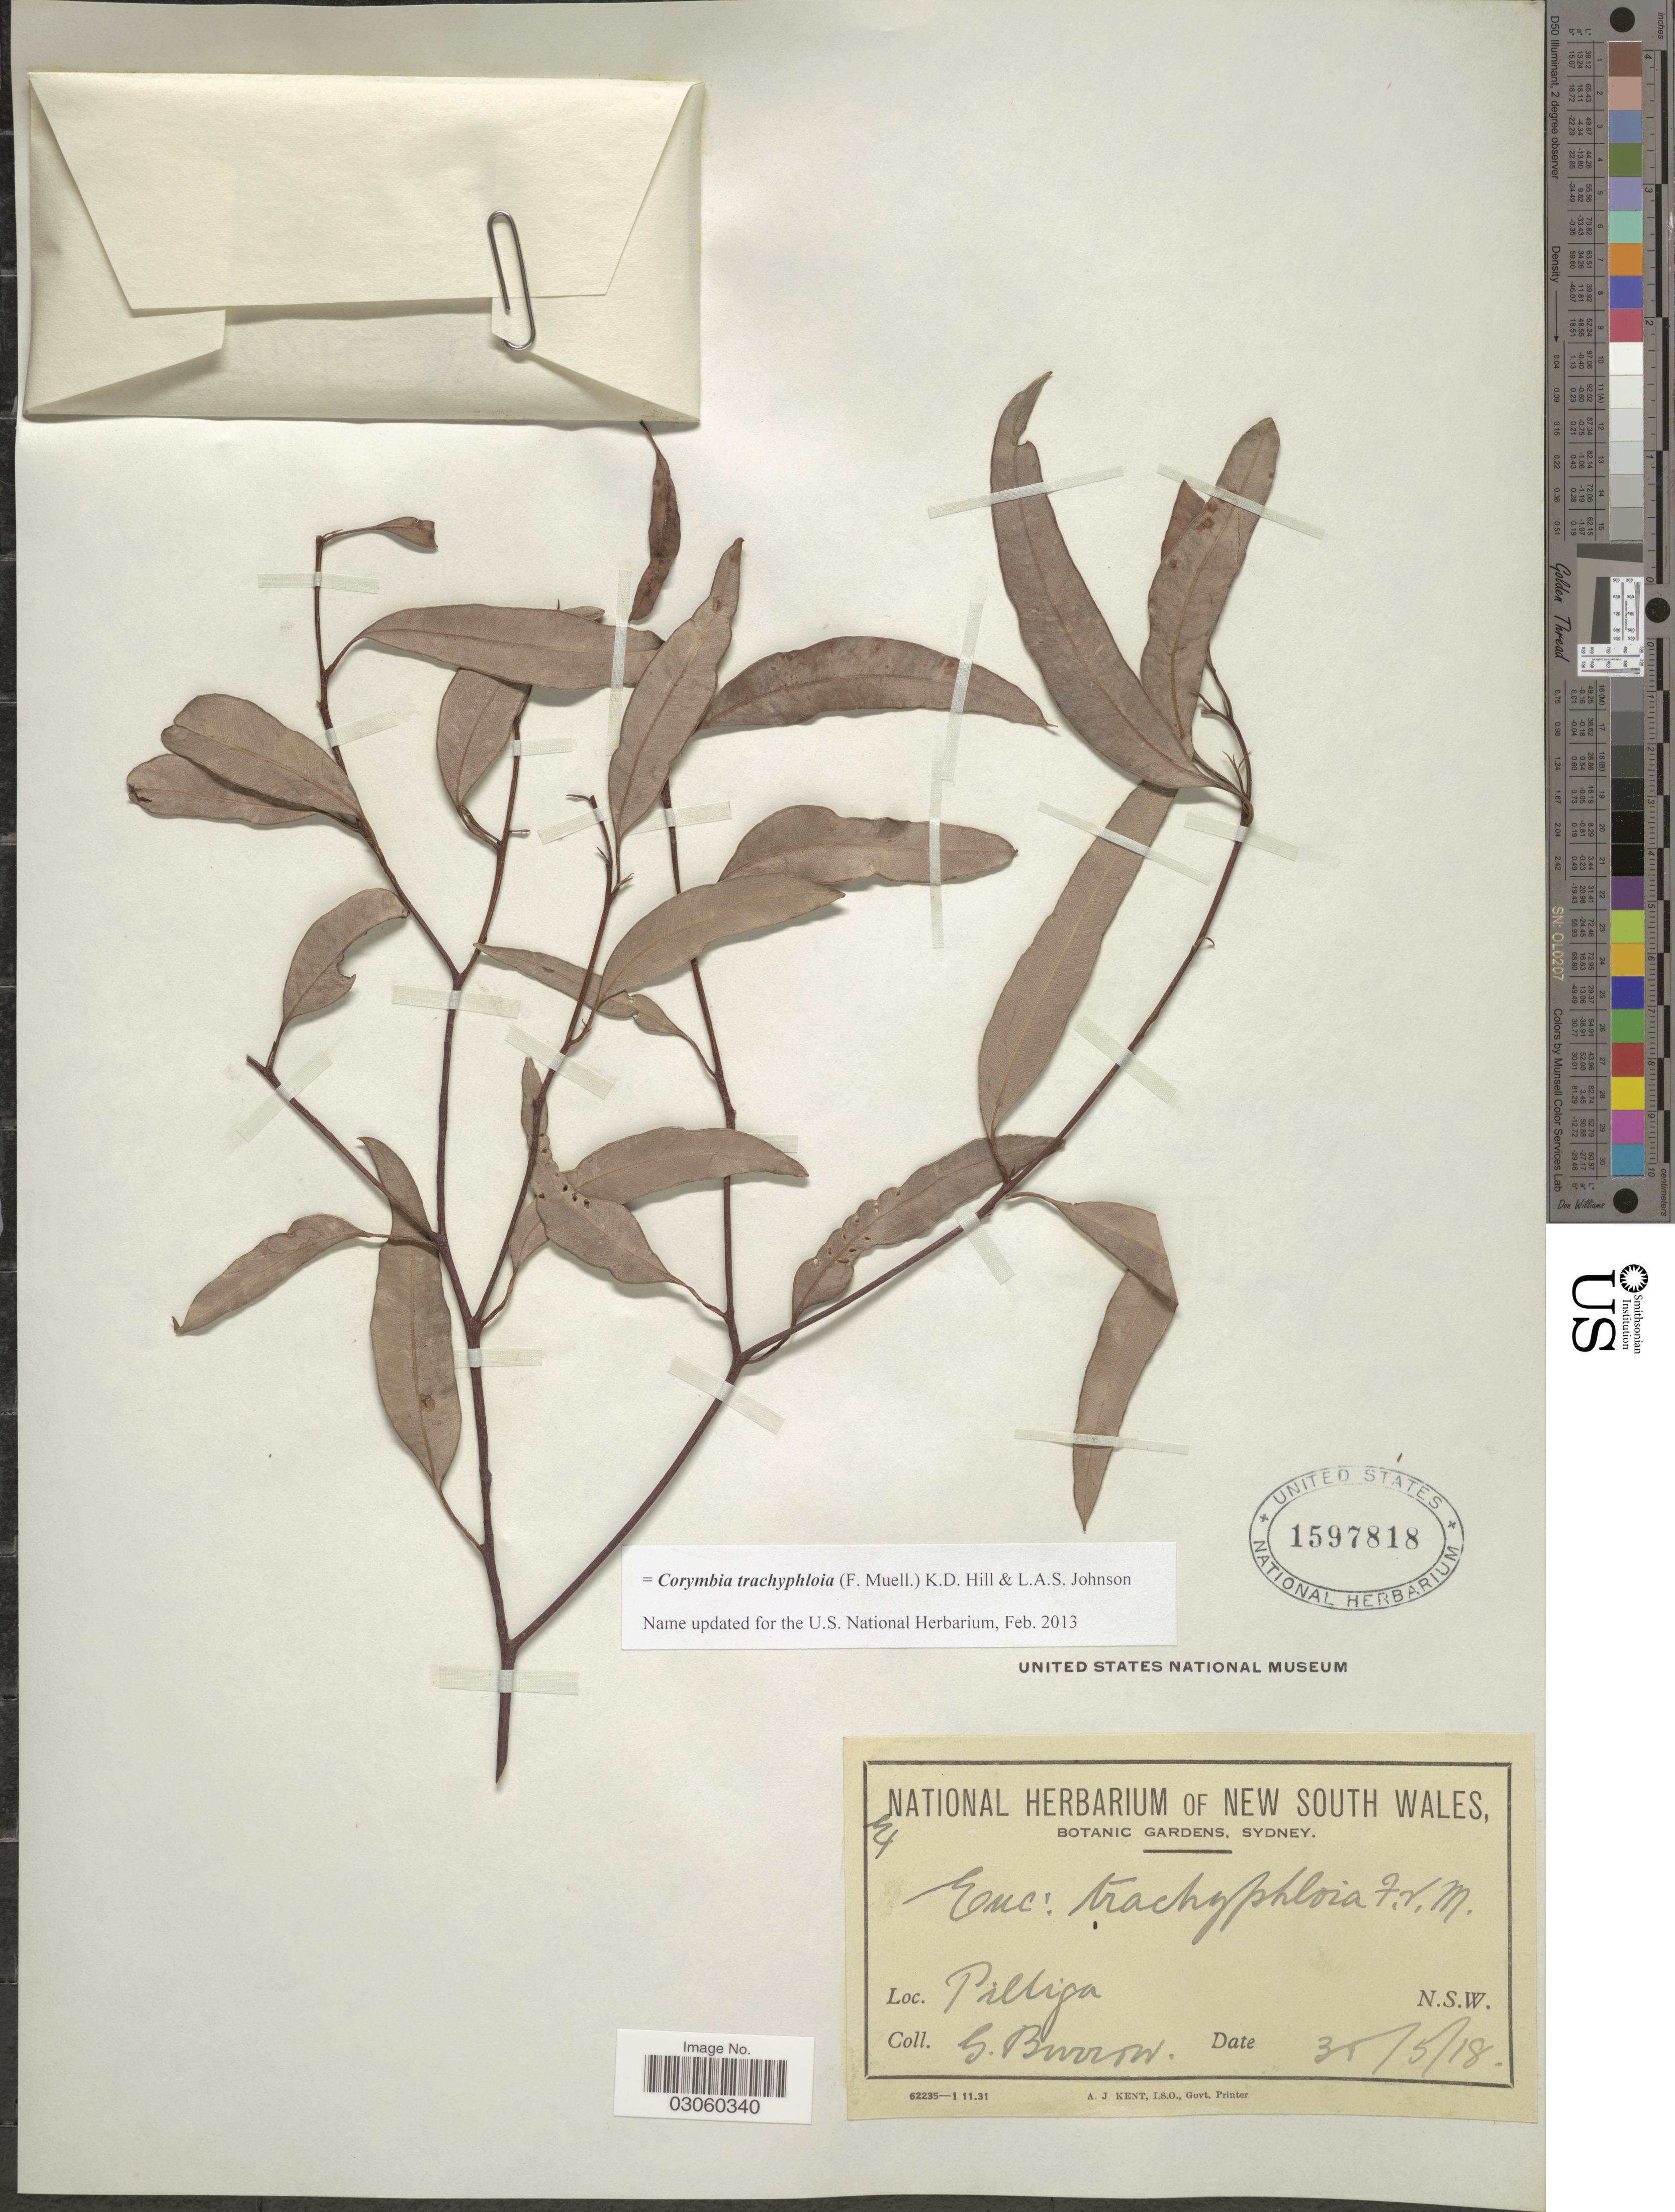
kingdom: Plantae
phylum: Tracheophyta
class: Magnoliopsida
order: Myrtales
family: Myrtaceae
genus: Corymbia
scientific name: Corymbia trachyphloia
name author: (F. Muell.) K.D. Hill & L.A.S. Johnson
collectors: G. Burrow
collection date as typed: Transcribed d/m/y: 31/5/18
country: Australia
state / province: New South Wales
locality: Pilliga N.S.W.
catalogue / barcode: US 1597818